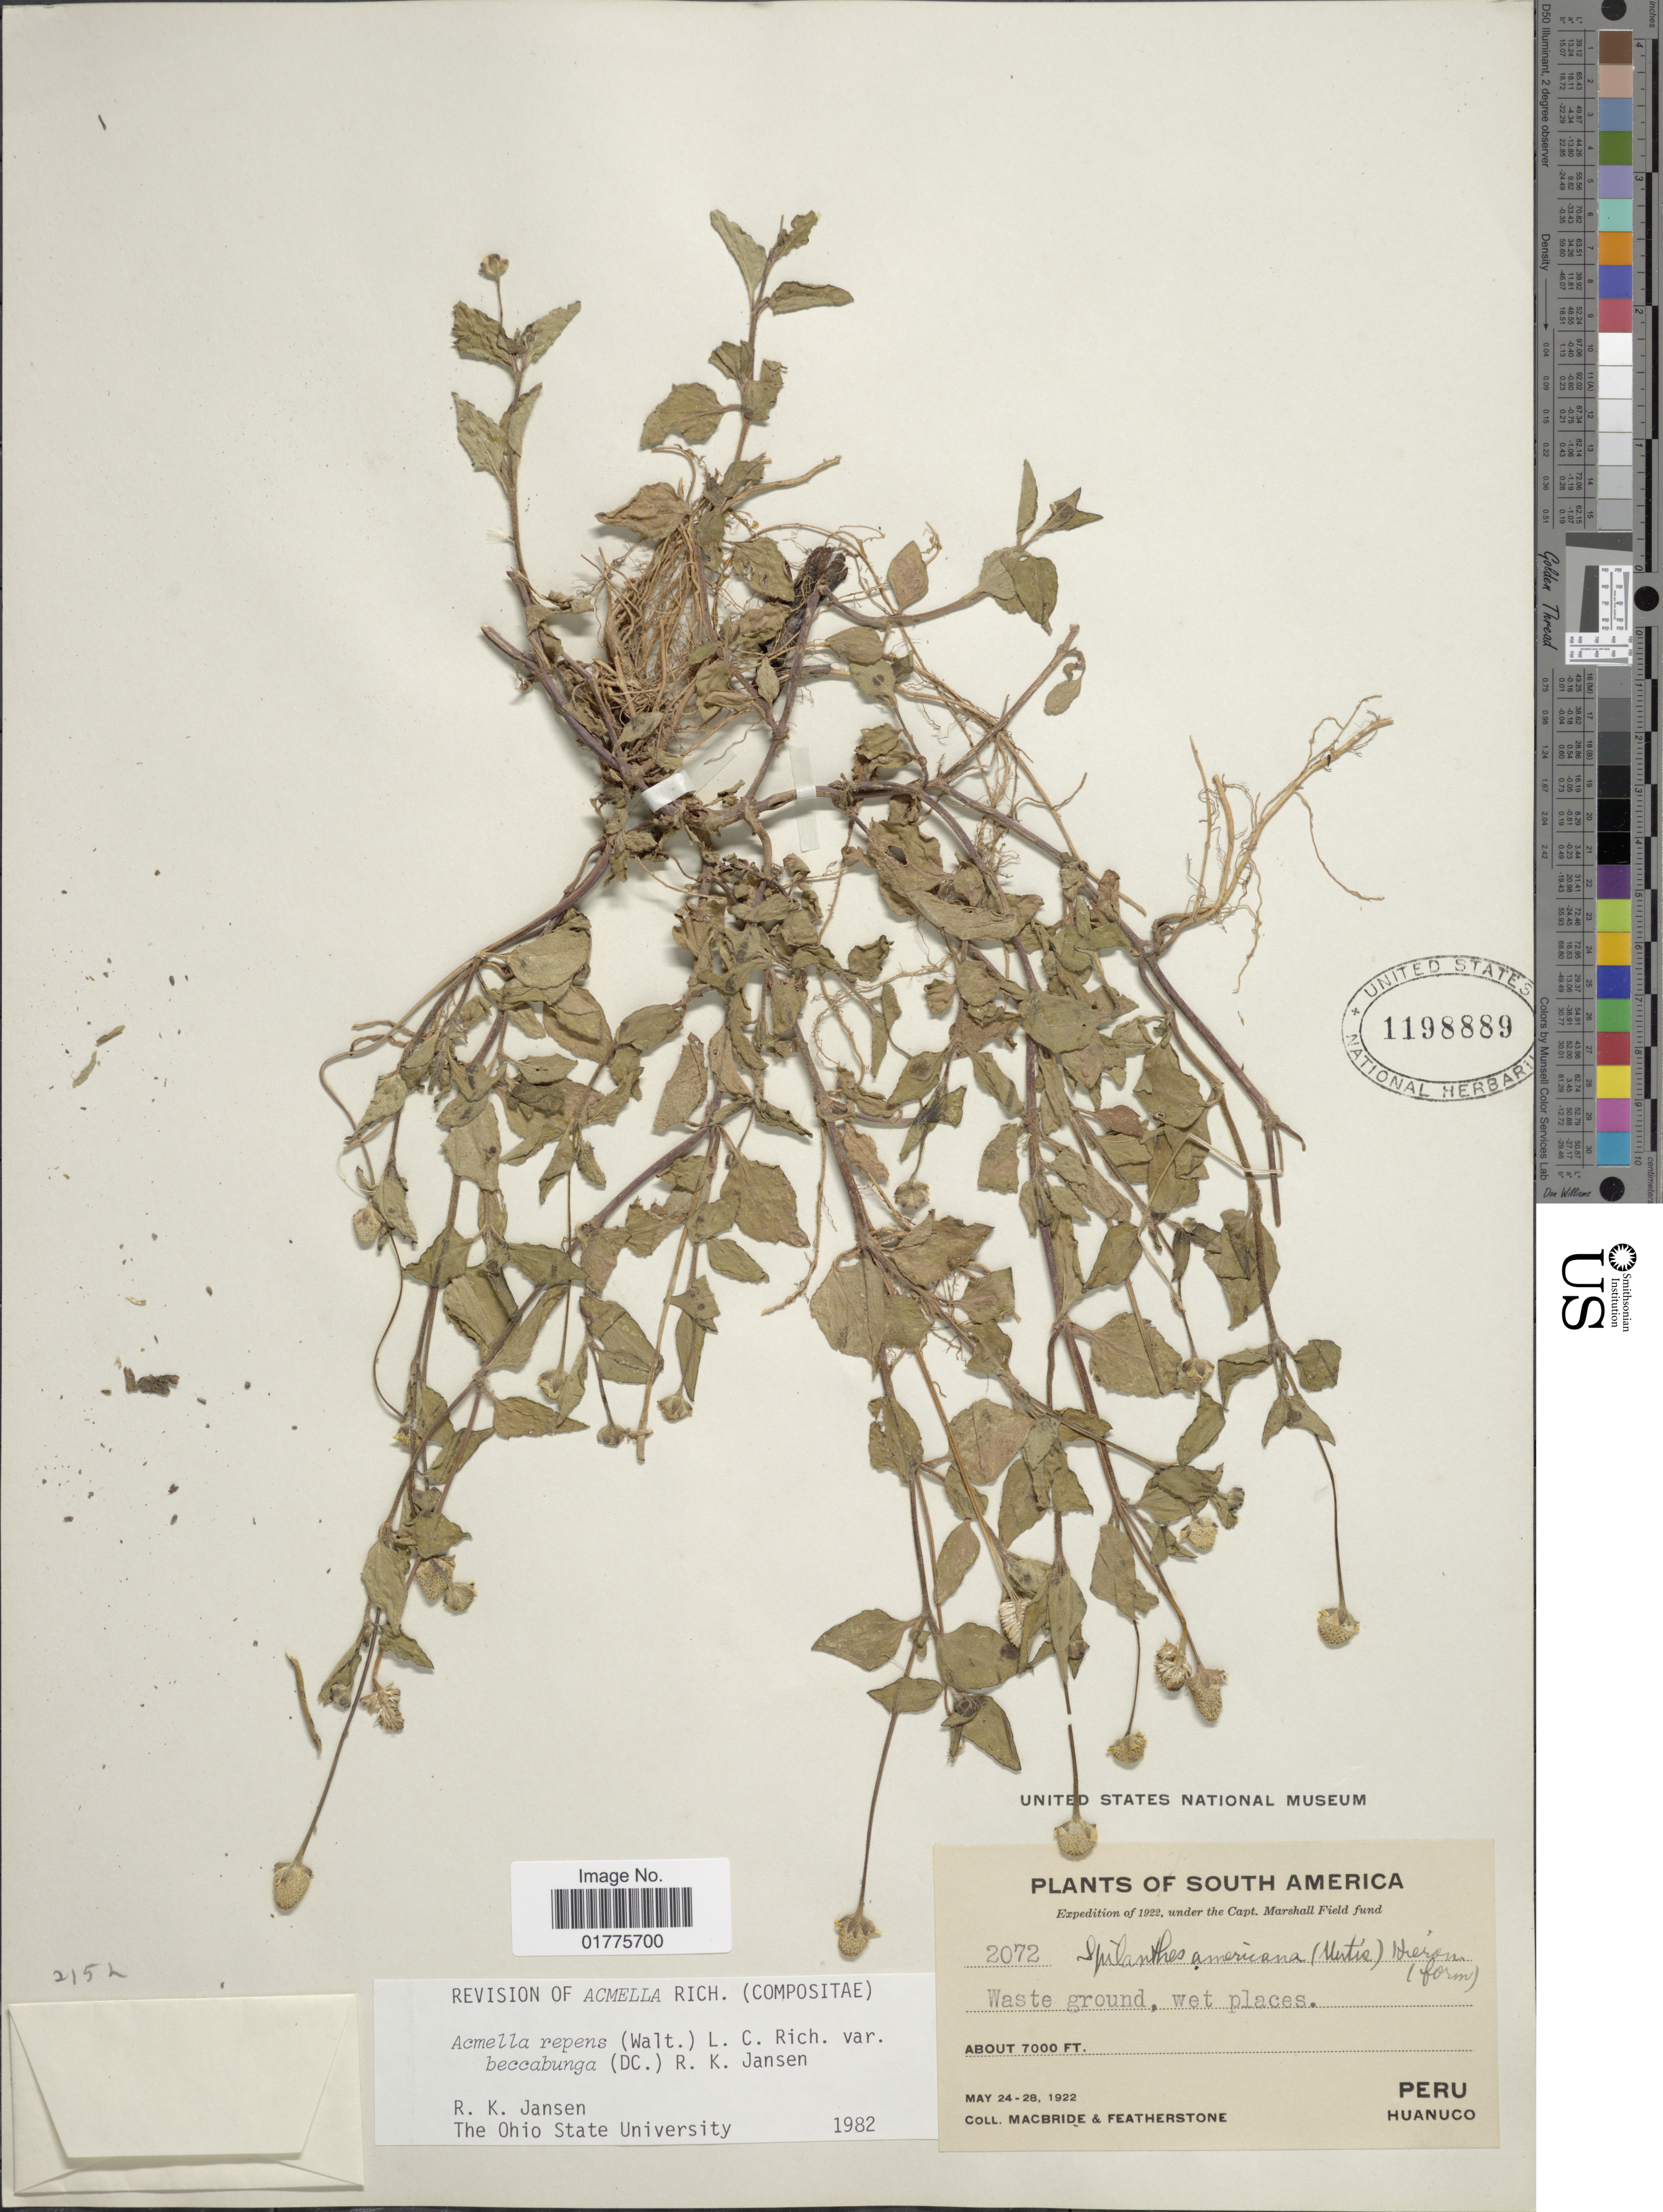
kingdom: Plantae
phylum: Tracheophyta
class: Magnoliopsida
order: Asterales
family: Asteraceae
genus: Acmella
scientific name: Acmella repens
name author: (Walter) Rich.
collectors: Macbride, -- & -. Featherstone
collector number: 2072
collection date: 1922-05-24/1922-05-28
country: Peru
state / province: Huánuco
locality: South America, waste ground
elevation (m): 2134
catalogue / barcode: US 1198889